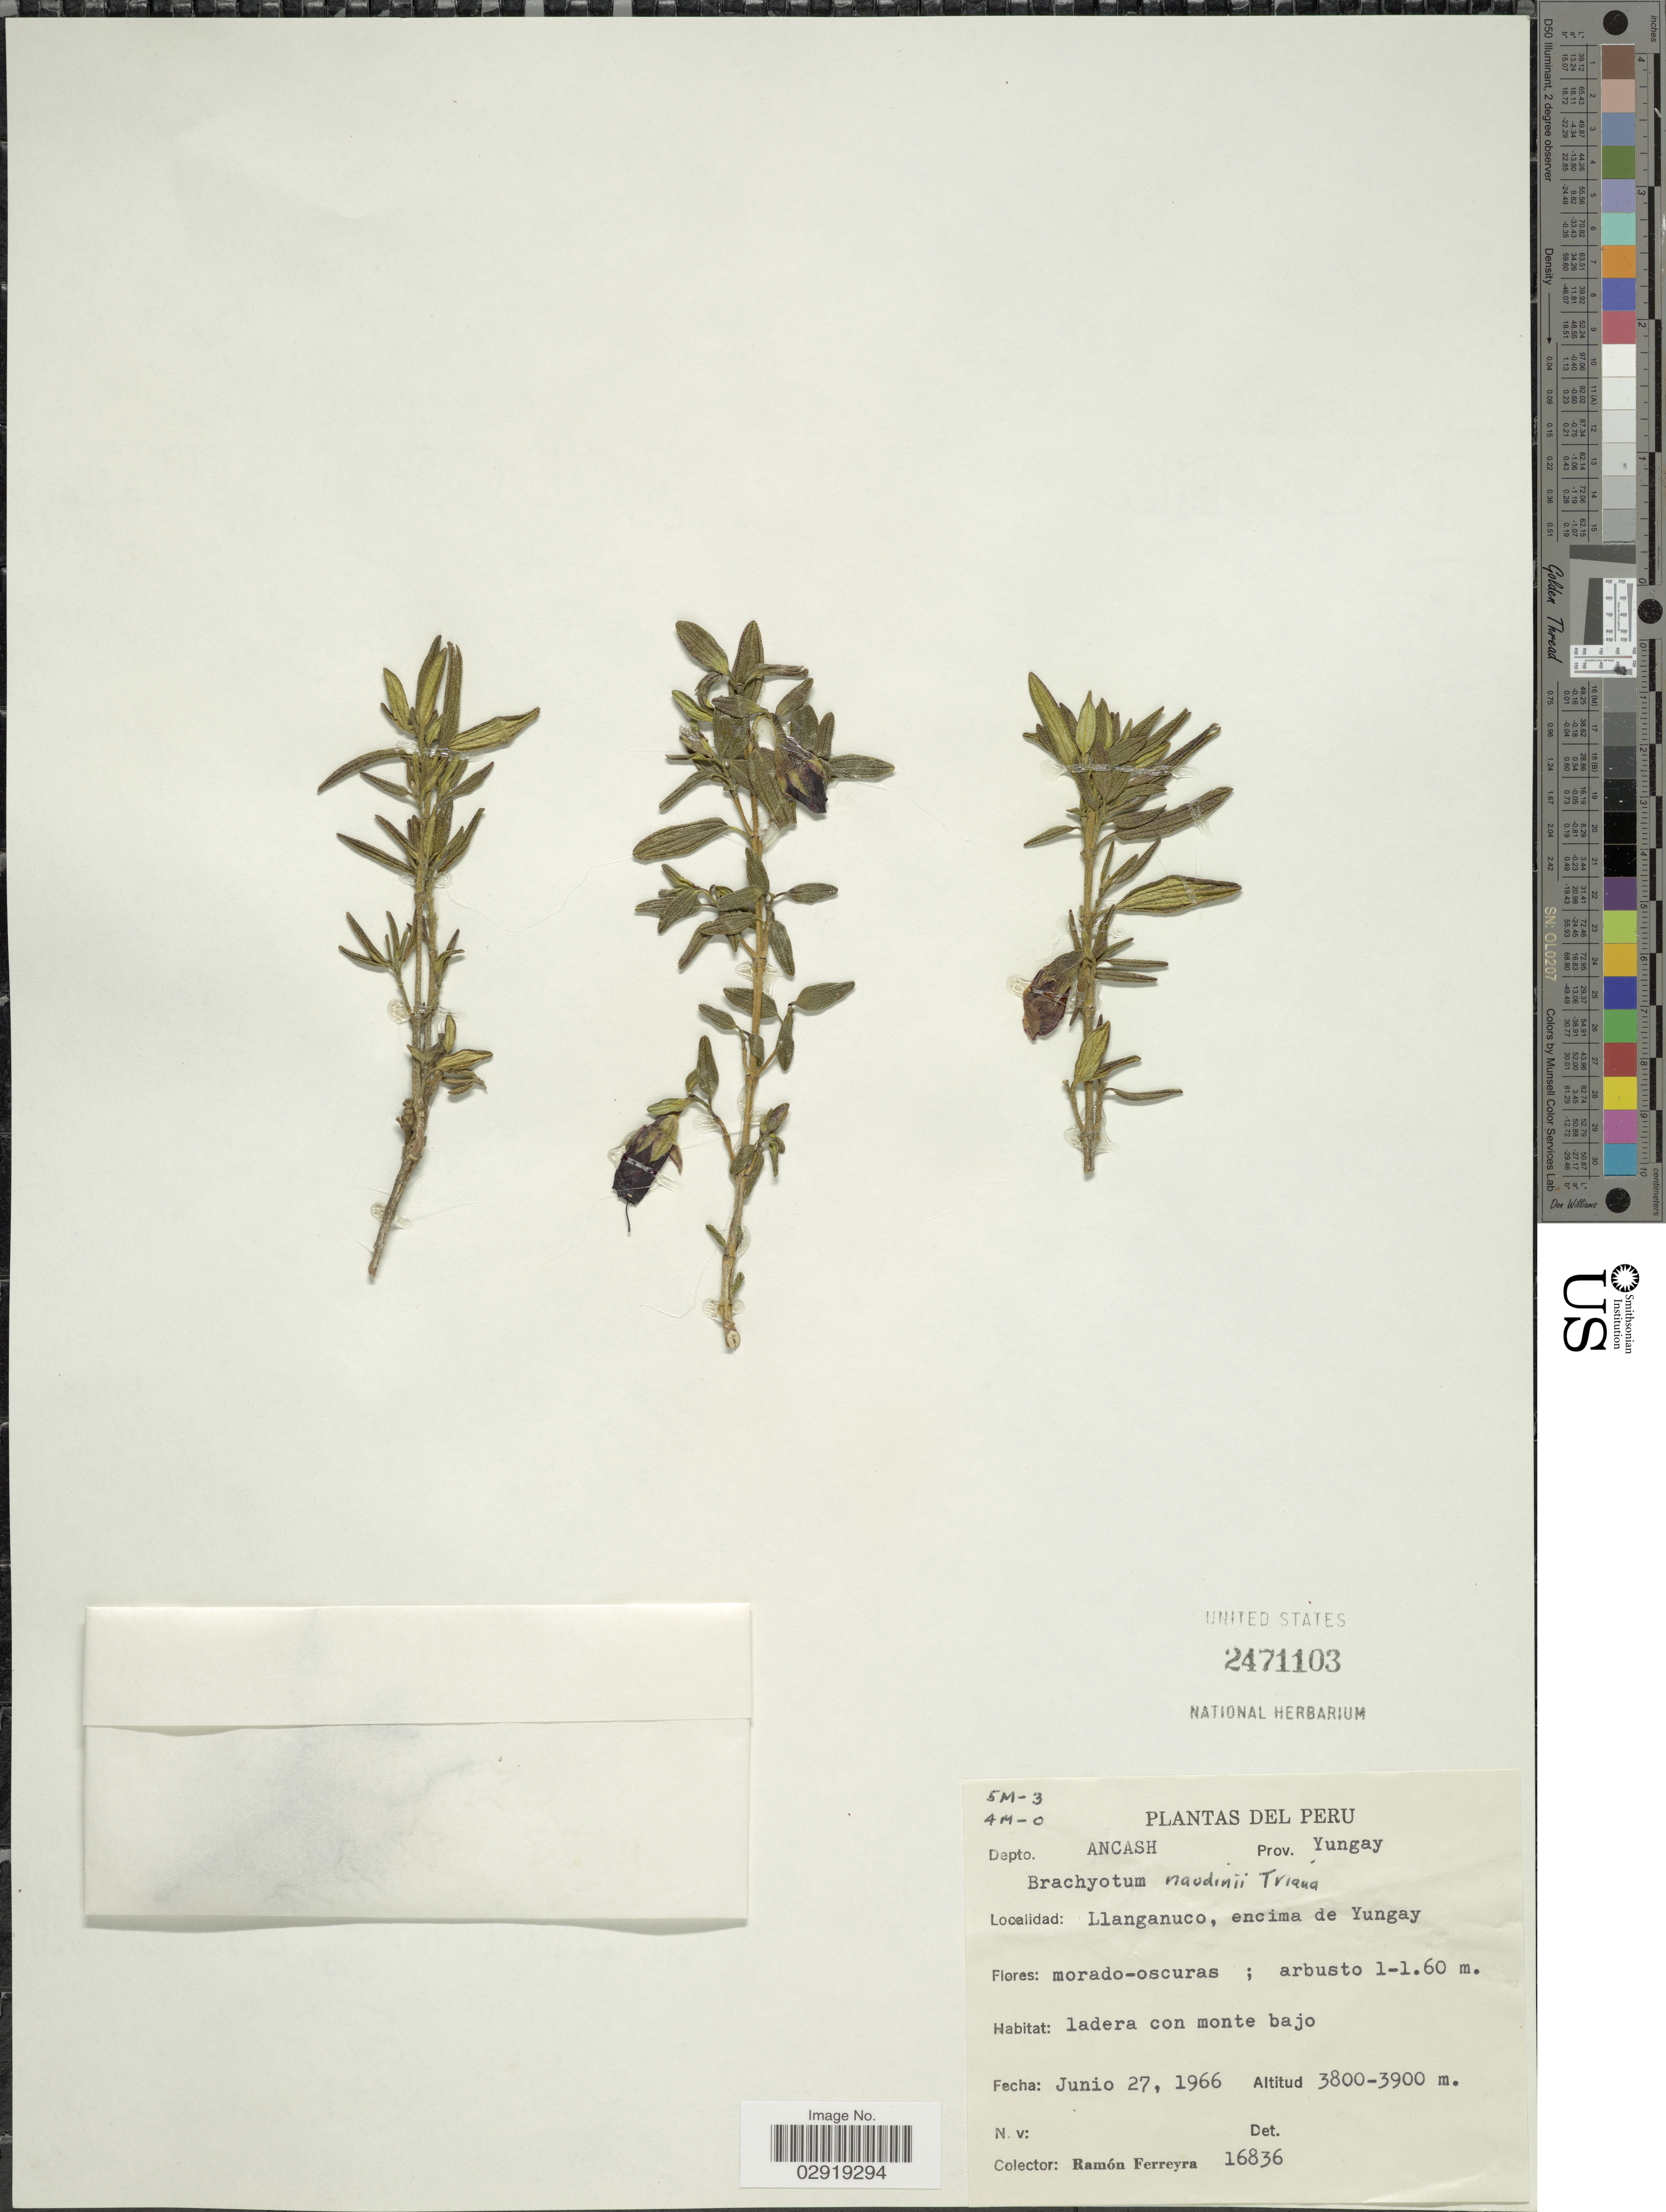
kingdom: Plantae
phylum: Tracheophyta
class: Magnoliopsida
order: Myrtales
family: Melastomataceae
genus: Brachyotum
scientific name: Brachyotum naudinii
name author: Triana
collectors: R. A. Ferreyra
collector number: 16836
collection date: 1966-06-27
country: Peru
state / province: Ancash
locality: Depto. Ancash. Prov. Yungay. Llanganuco, encima de Yungay.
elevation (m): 3800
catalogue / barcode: US 2471103